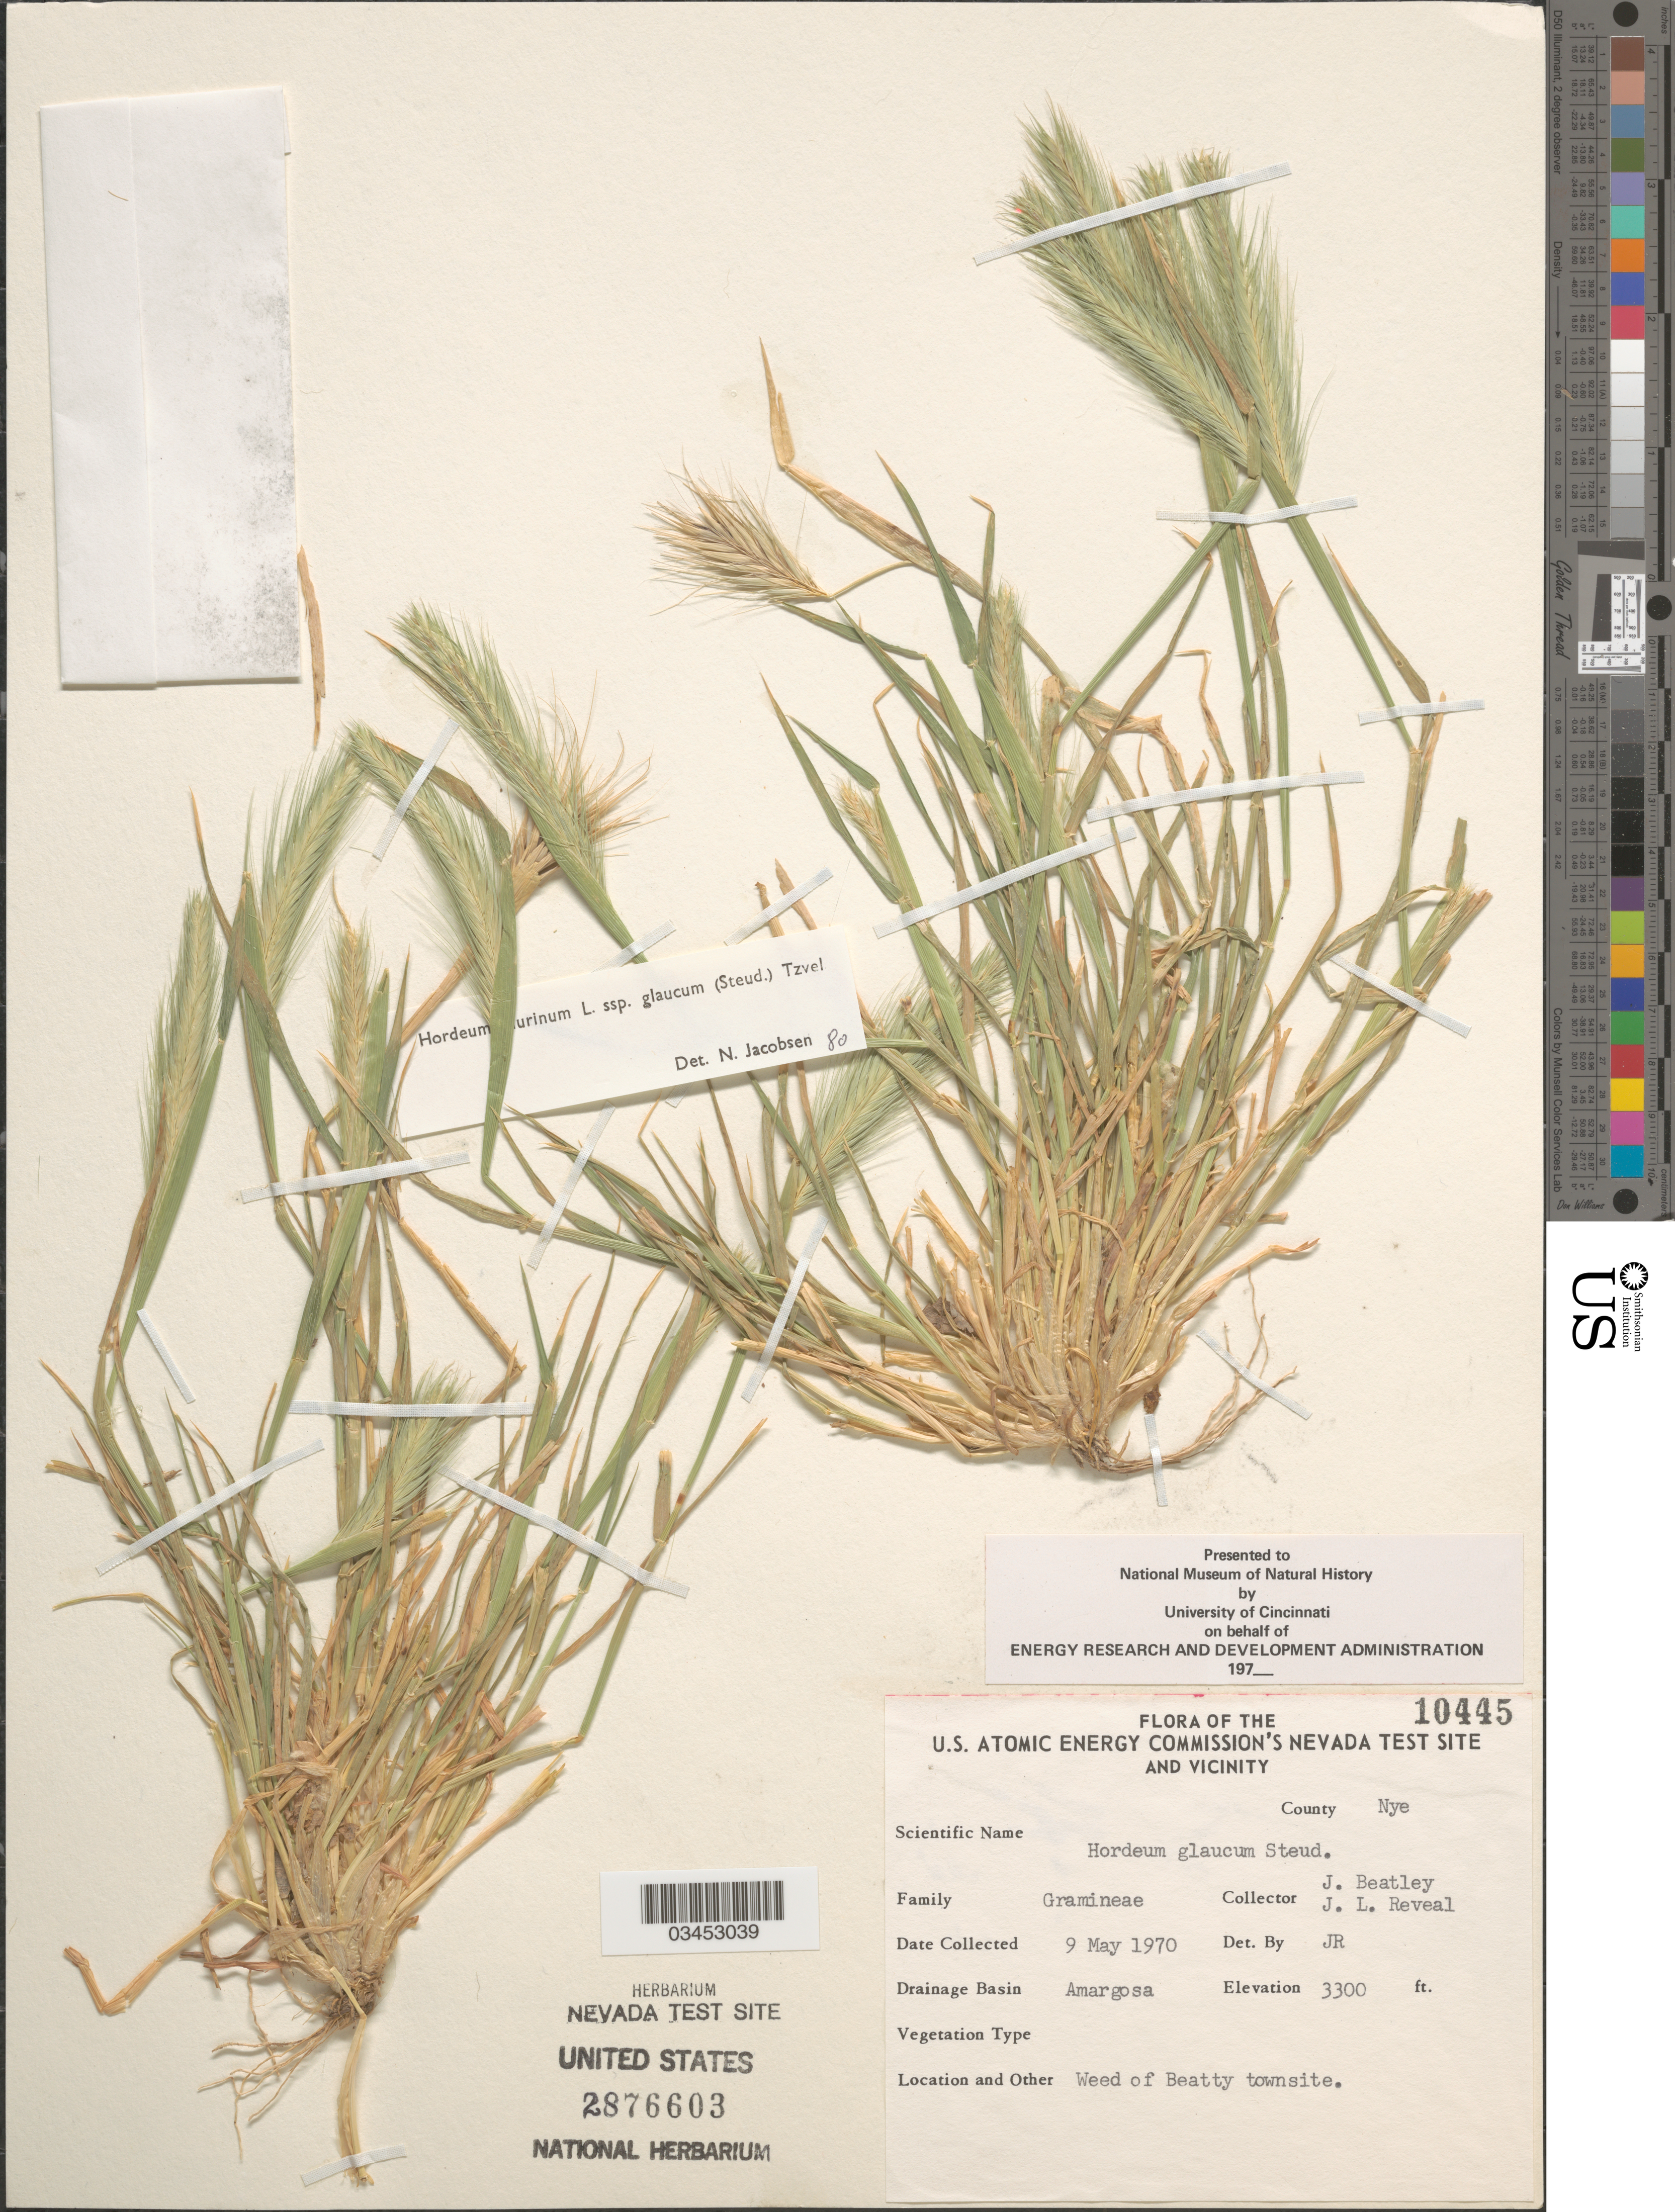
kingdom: Plantae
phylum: Tracheophyta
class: Liliopsida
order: Poales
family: Poaceae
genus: Hordeum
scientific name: Hordeum murinum subsp. glaucum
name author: (Steud.) Tzvelev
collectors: J. C. Beatley & J. L. Reveal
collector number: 10445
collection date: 1970-05-09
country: United States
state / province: Nevada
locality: U.S. Atomic Energy Commission's Nevada Test Site And Vicinity. County Nye. Drainage Basin Amargosa. Weed of Beatty townsite.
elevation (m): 1006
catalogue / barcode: US 2876603